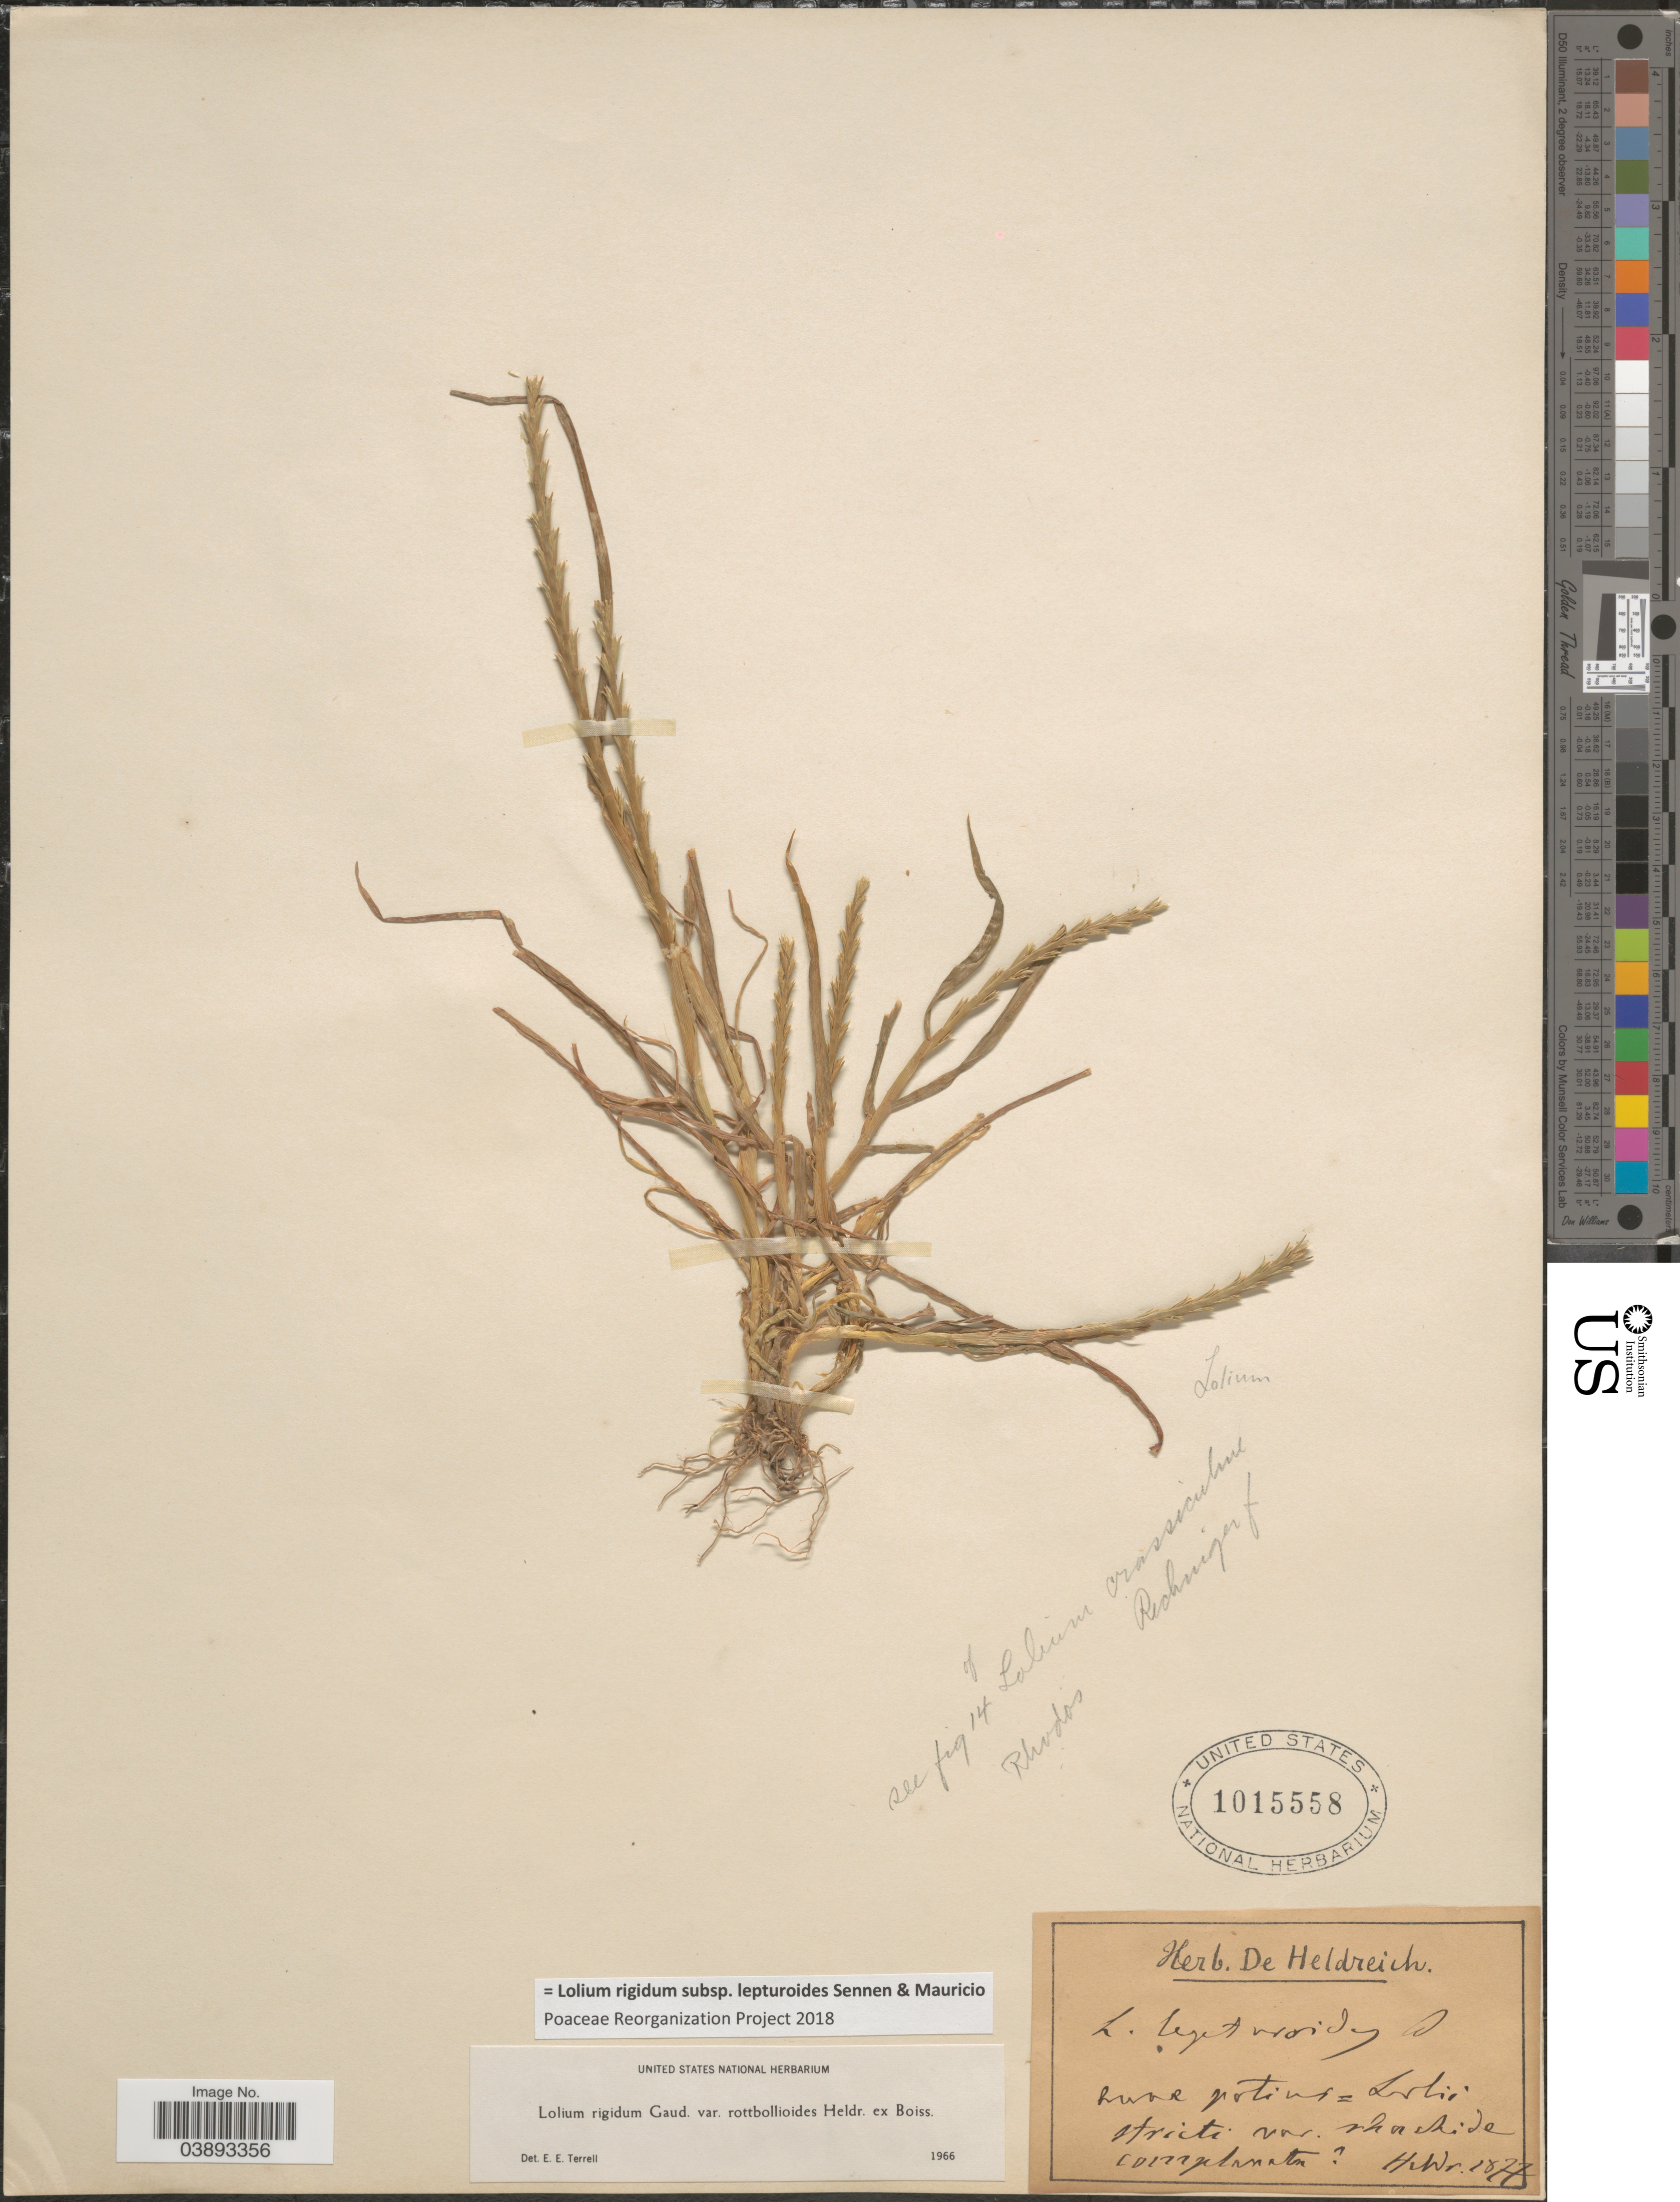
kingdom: Plantae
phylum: Tracheophyta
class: Liliopsida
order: Poales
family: Poaceae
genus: Lolium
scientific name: Lolium rigidum subsp. lepturoides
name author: Sennen & Mauricio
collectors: -. De Heldreich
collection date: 1877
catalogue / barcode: US 1015558